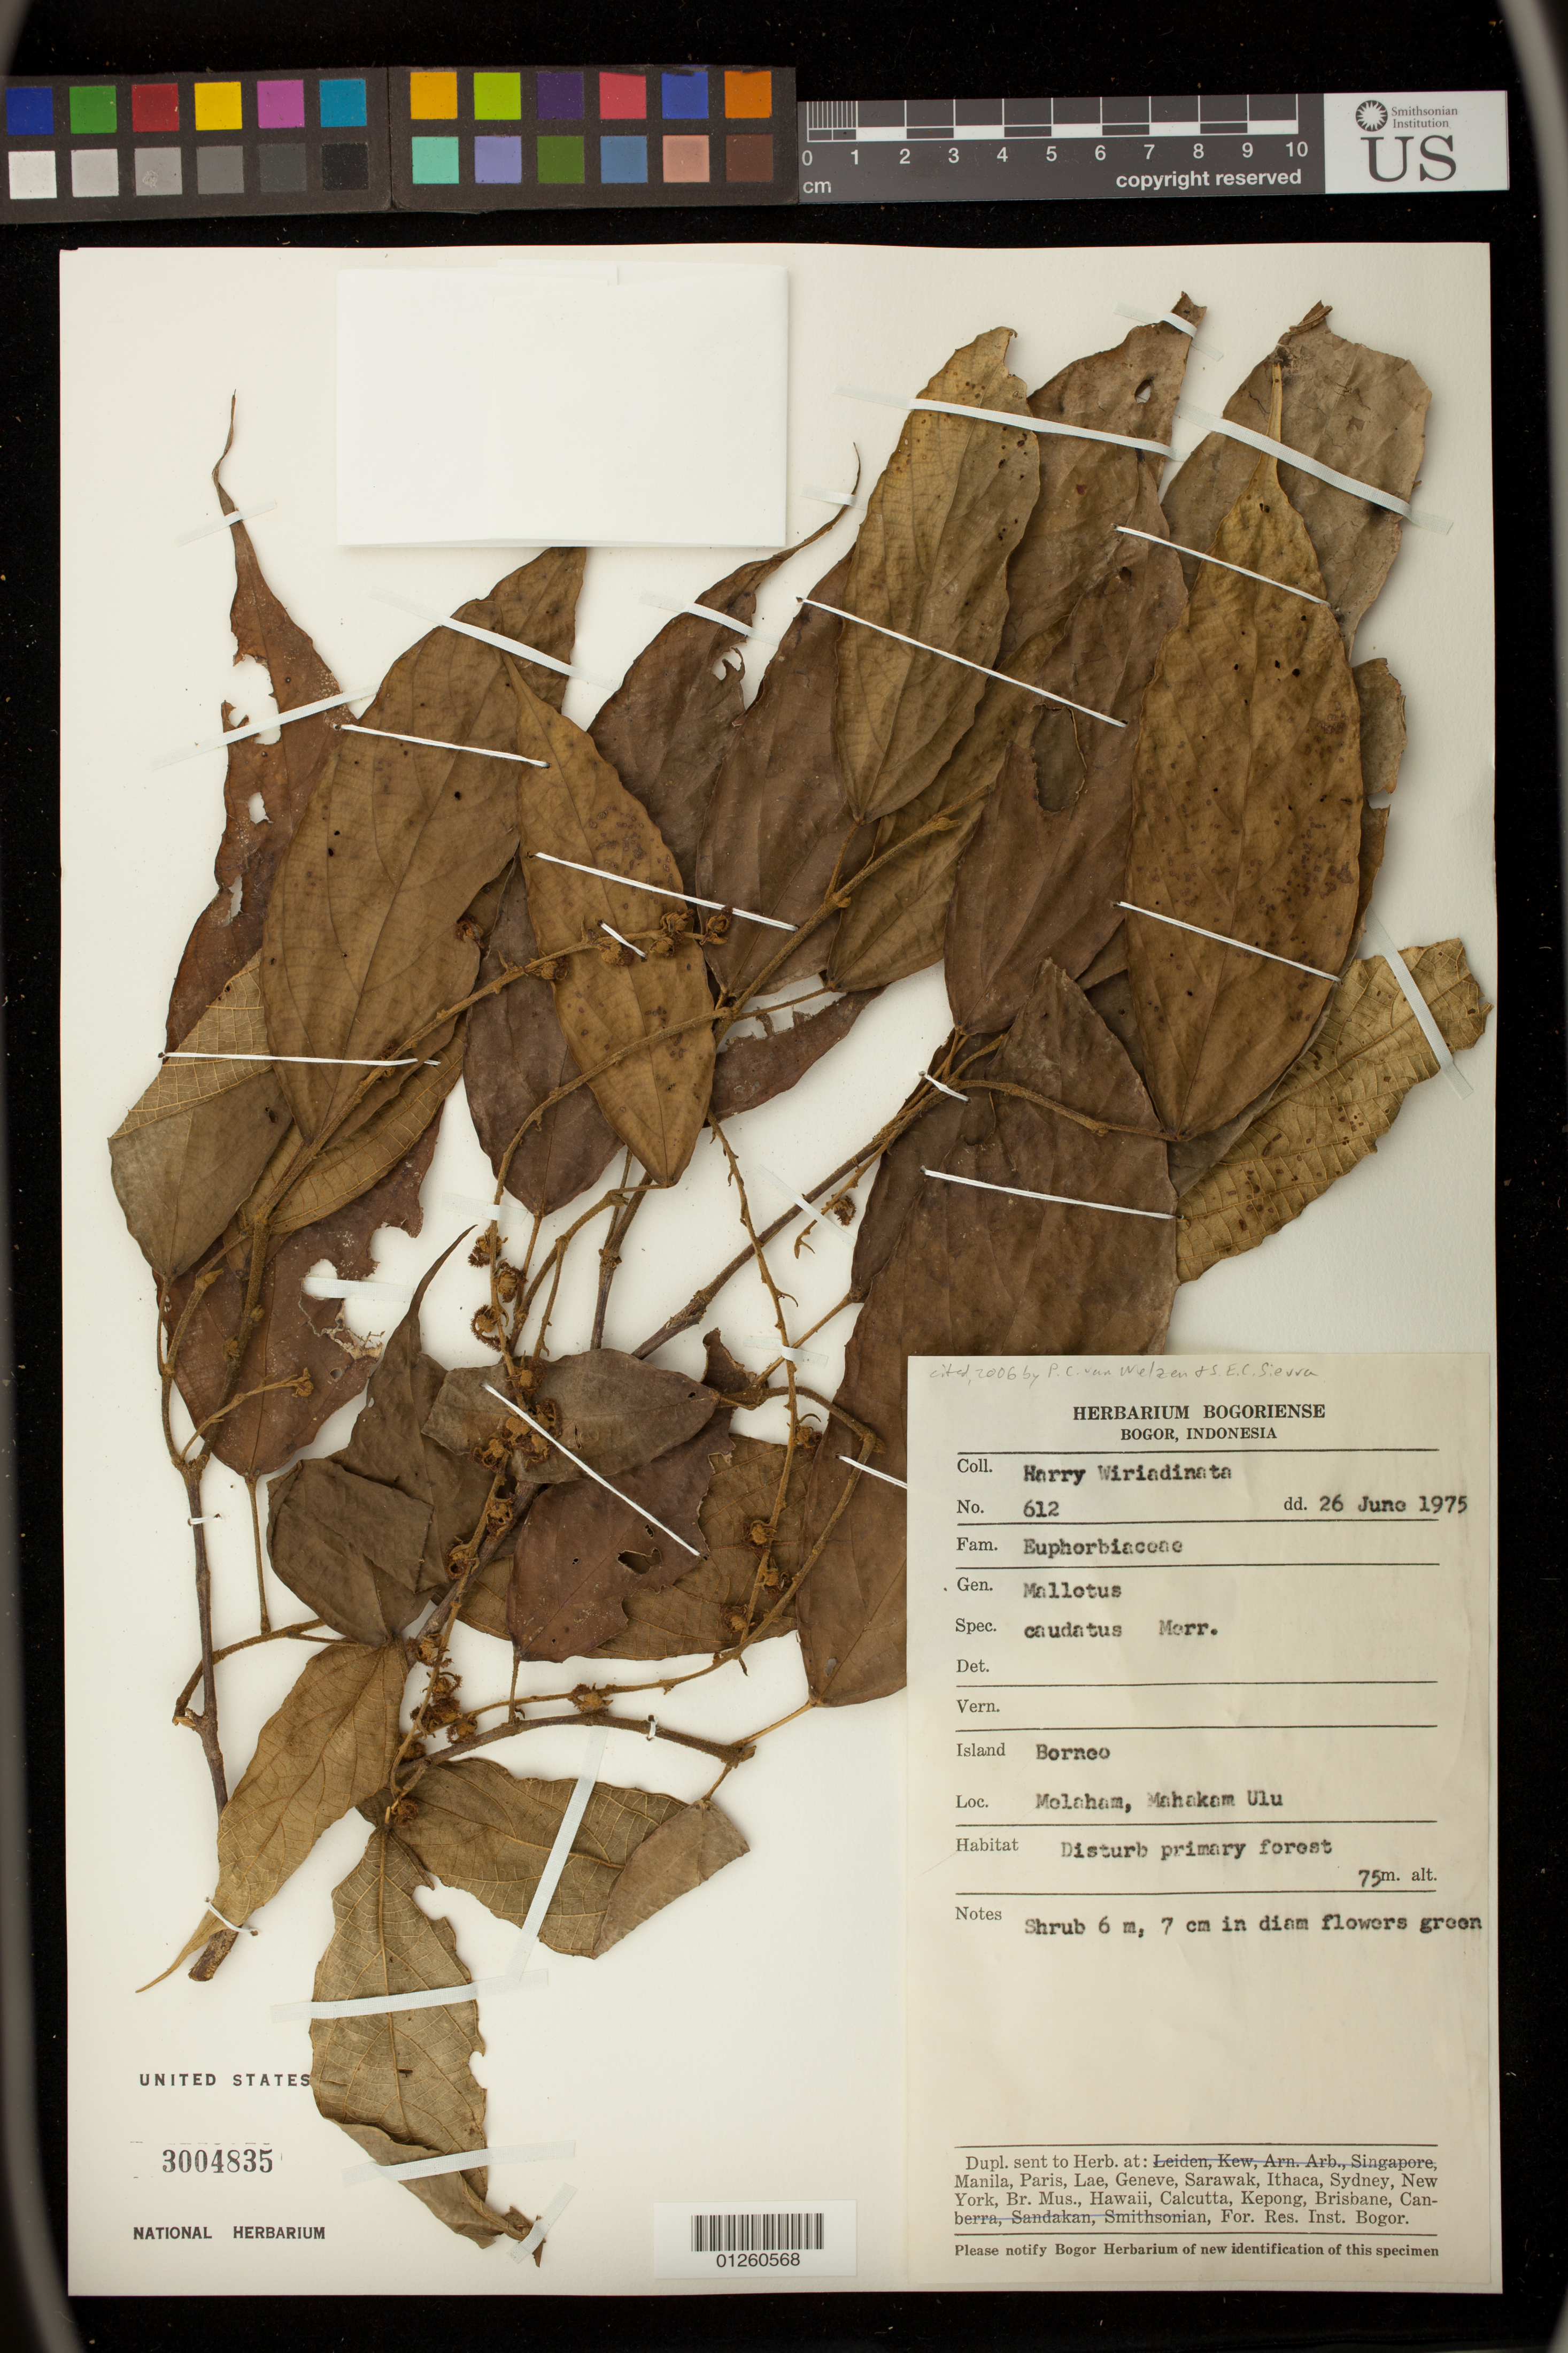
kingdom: Plantae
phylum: Tracheophyta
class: Magnoliopsida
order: Malpighiales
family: Euphorbiaceae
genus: Mallotus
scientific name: Mallotus caudatus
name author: Merr.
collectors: H. Wiriadinata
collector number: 612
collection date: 1975-06-26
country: Indonesia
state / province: Java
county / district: Jawa Barat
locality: Bogor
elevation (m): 75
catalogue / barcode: US 3004835